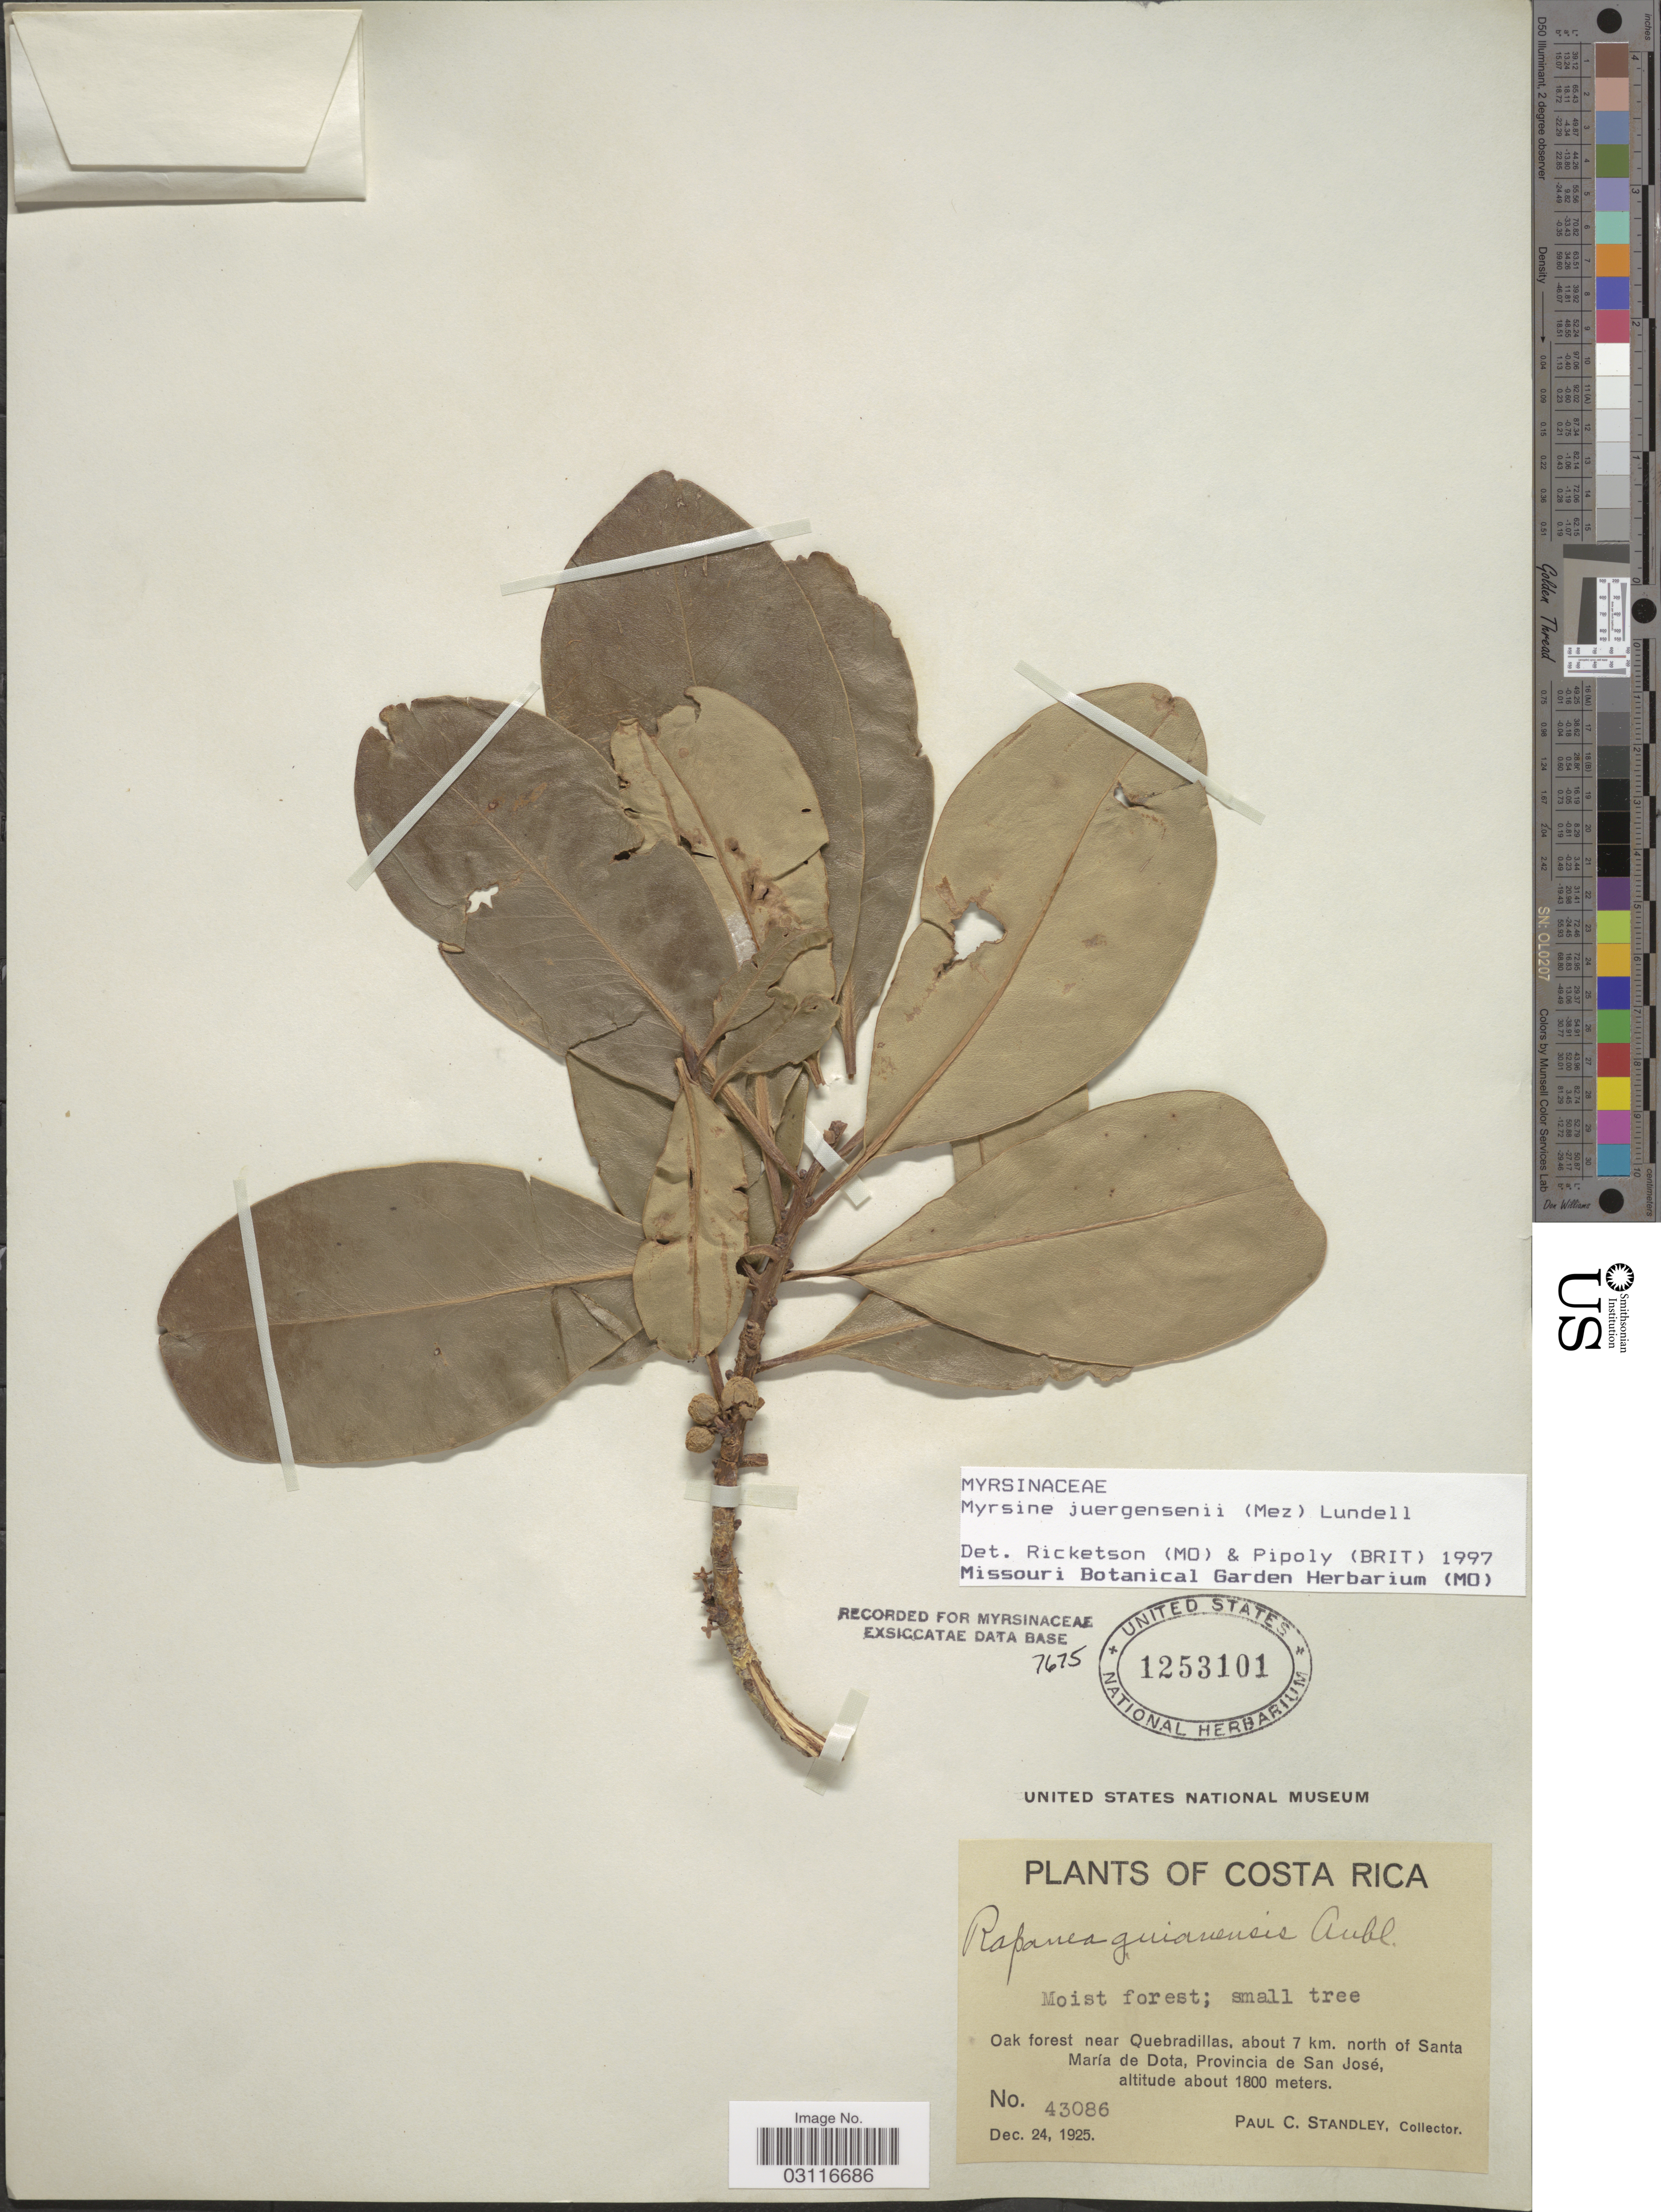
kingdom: Plantae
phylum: Tracheophyta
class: Magnoliopsida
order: Ericales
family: Primulaceae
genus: Myrsine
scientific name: Myrsine juergensenii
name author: (Mez) Lundell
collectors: P. C. Standley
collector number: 43086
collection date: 1925-12-24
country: Costa Rica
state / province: San José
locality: Oak forest near Quebradillas, about 7 km. north of Santa María de Dota.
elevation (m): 1800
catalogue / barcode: US 1253101